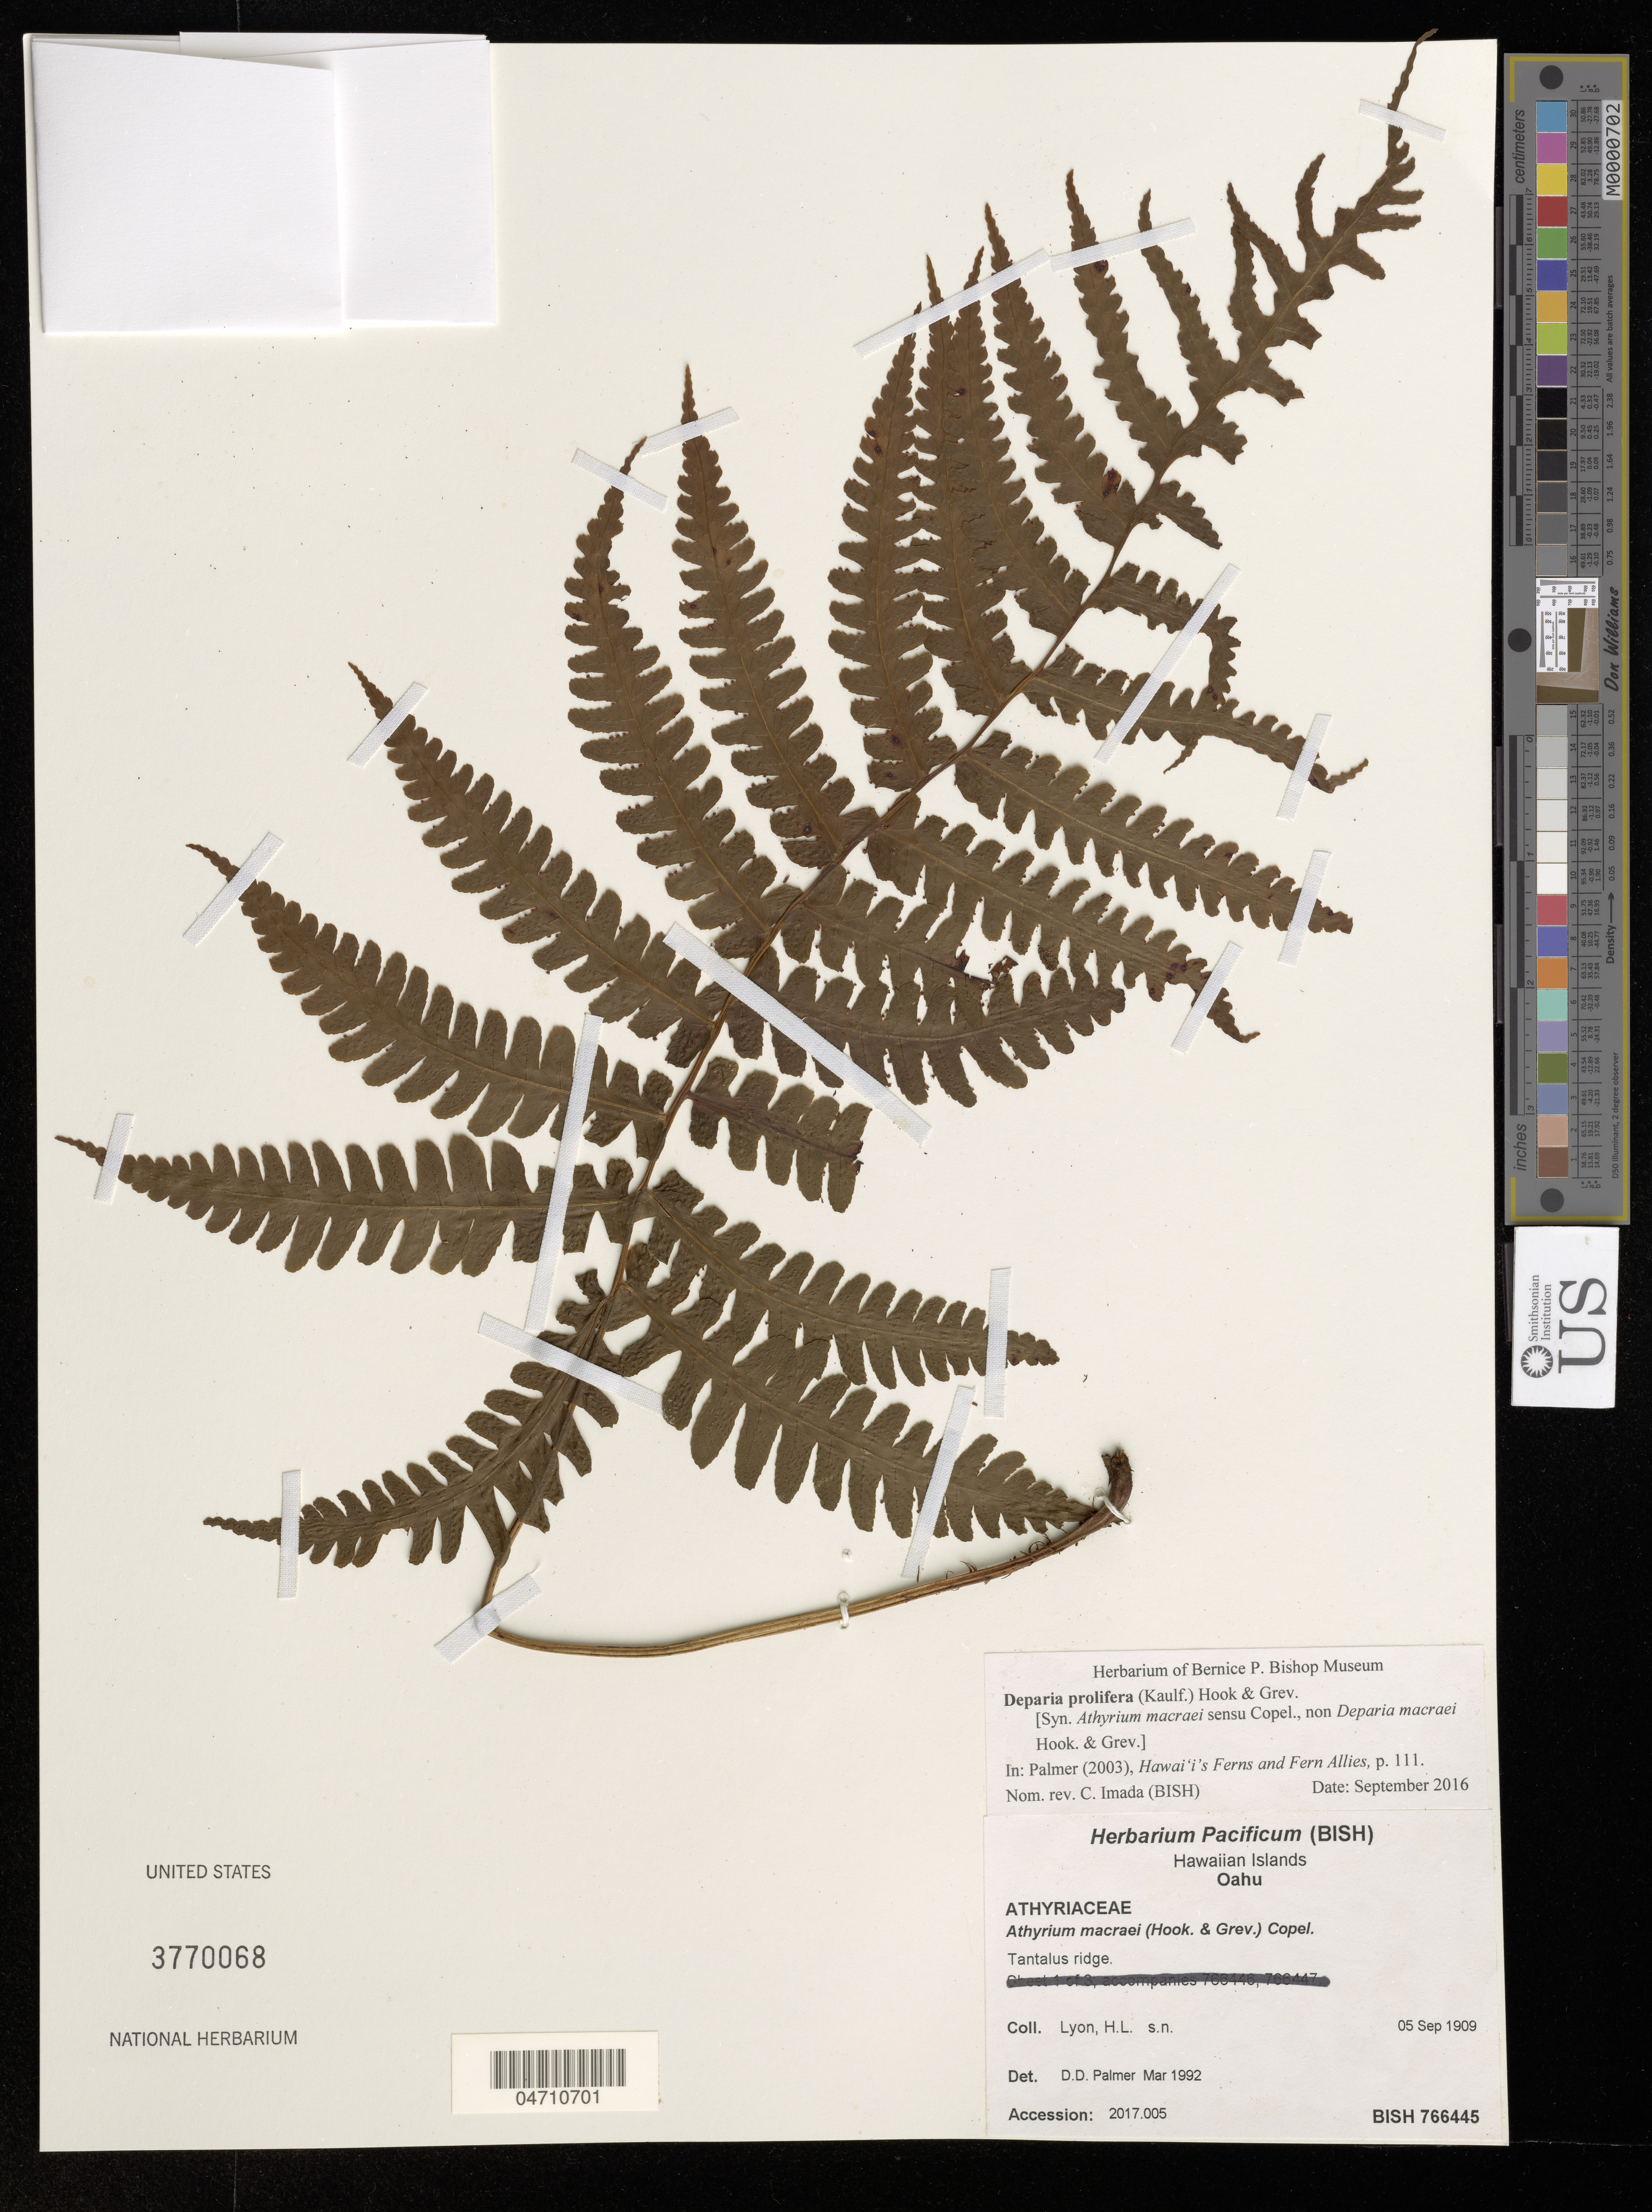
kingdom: Plantae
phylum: Tracheophyta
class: Polypodiopsida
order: Polypodiales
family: Athyriaceae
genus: Deparia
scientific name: Deparia prolifera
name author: (Kaulf.) Hook. & Grev.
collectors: H. Lyon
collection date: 1909-09-05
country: United States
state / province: Hawaii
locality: Hawaiian Islands. Oahu. Tantalus ridge.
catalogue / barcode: US 3770068